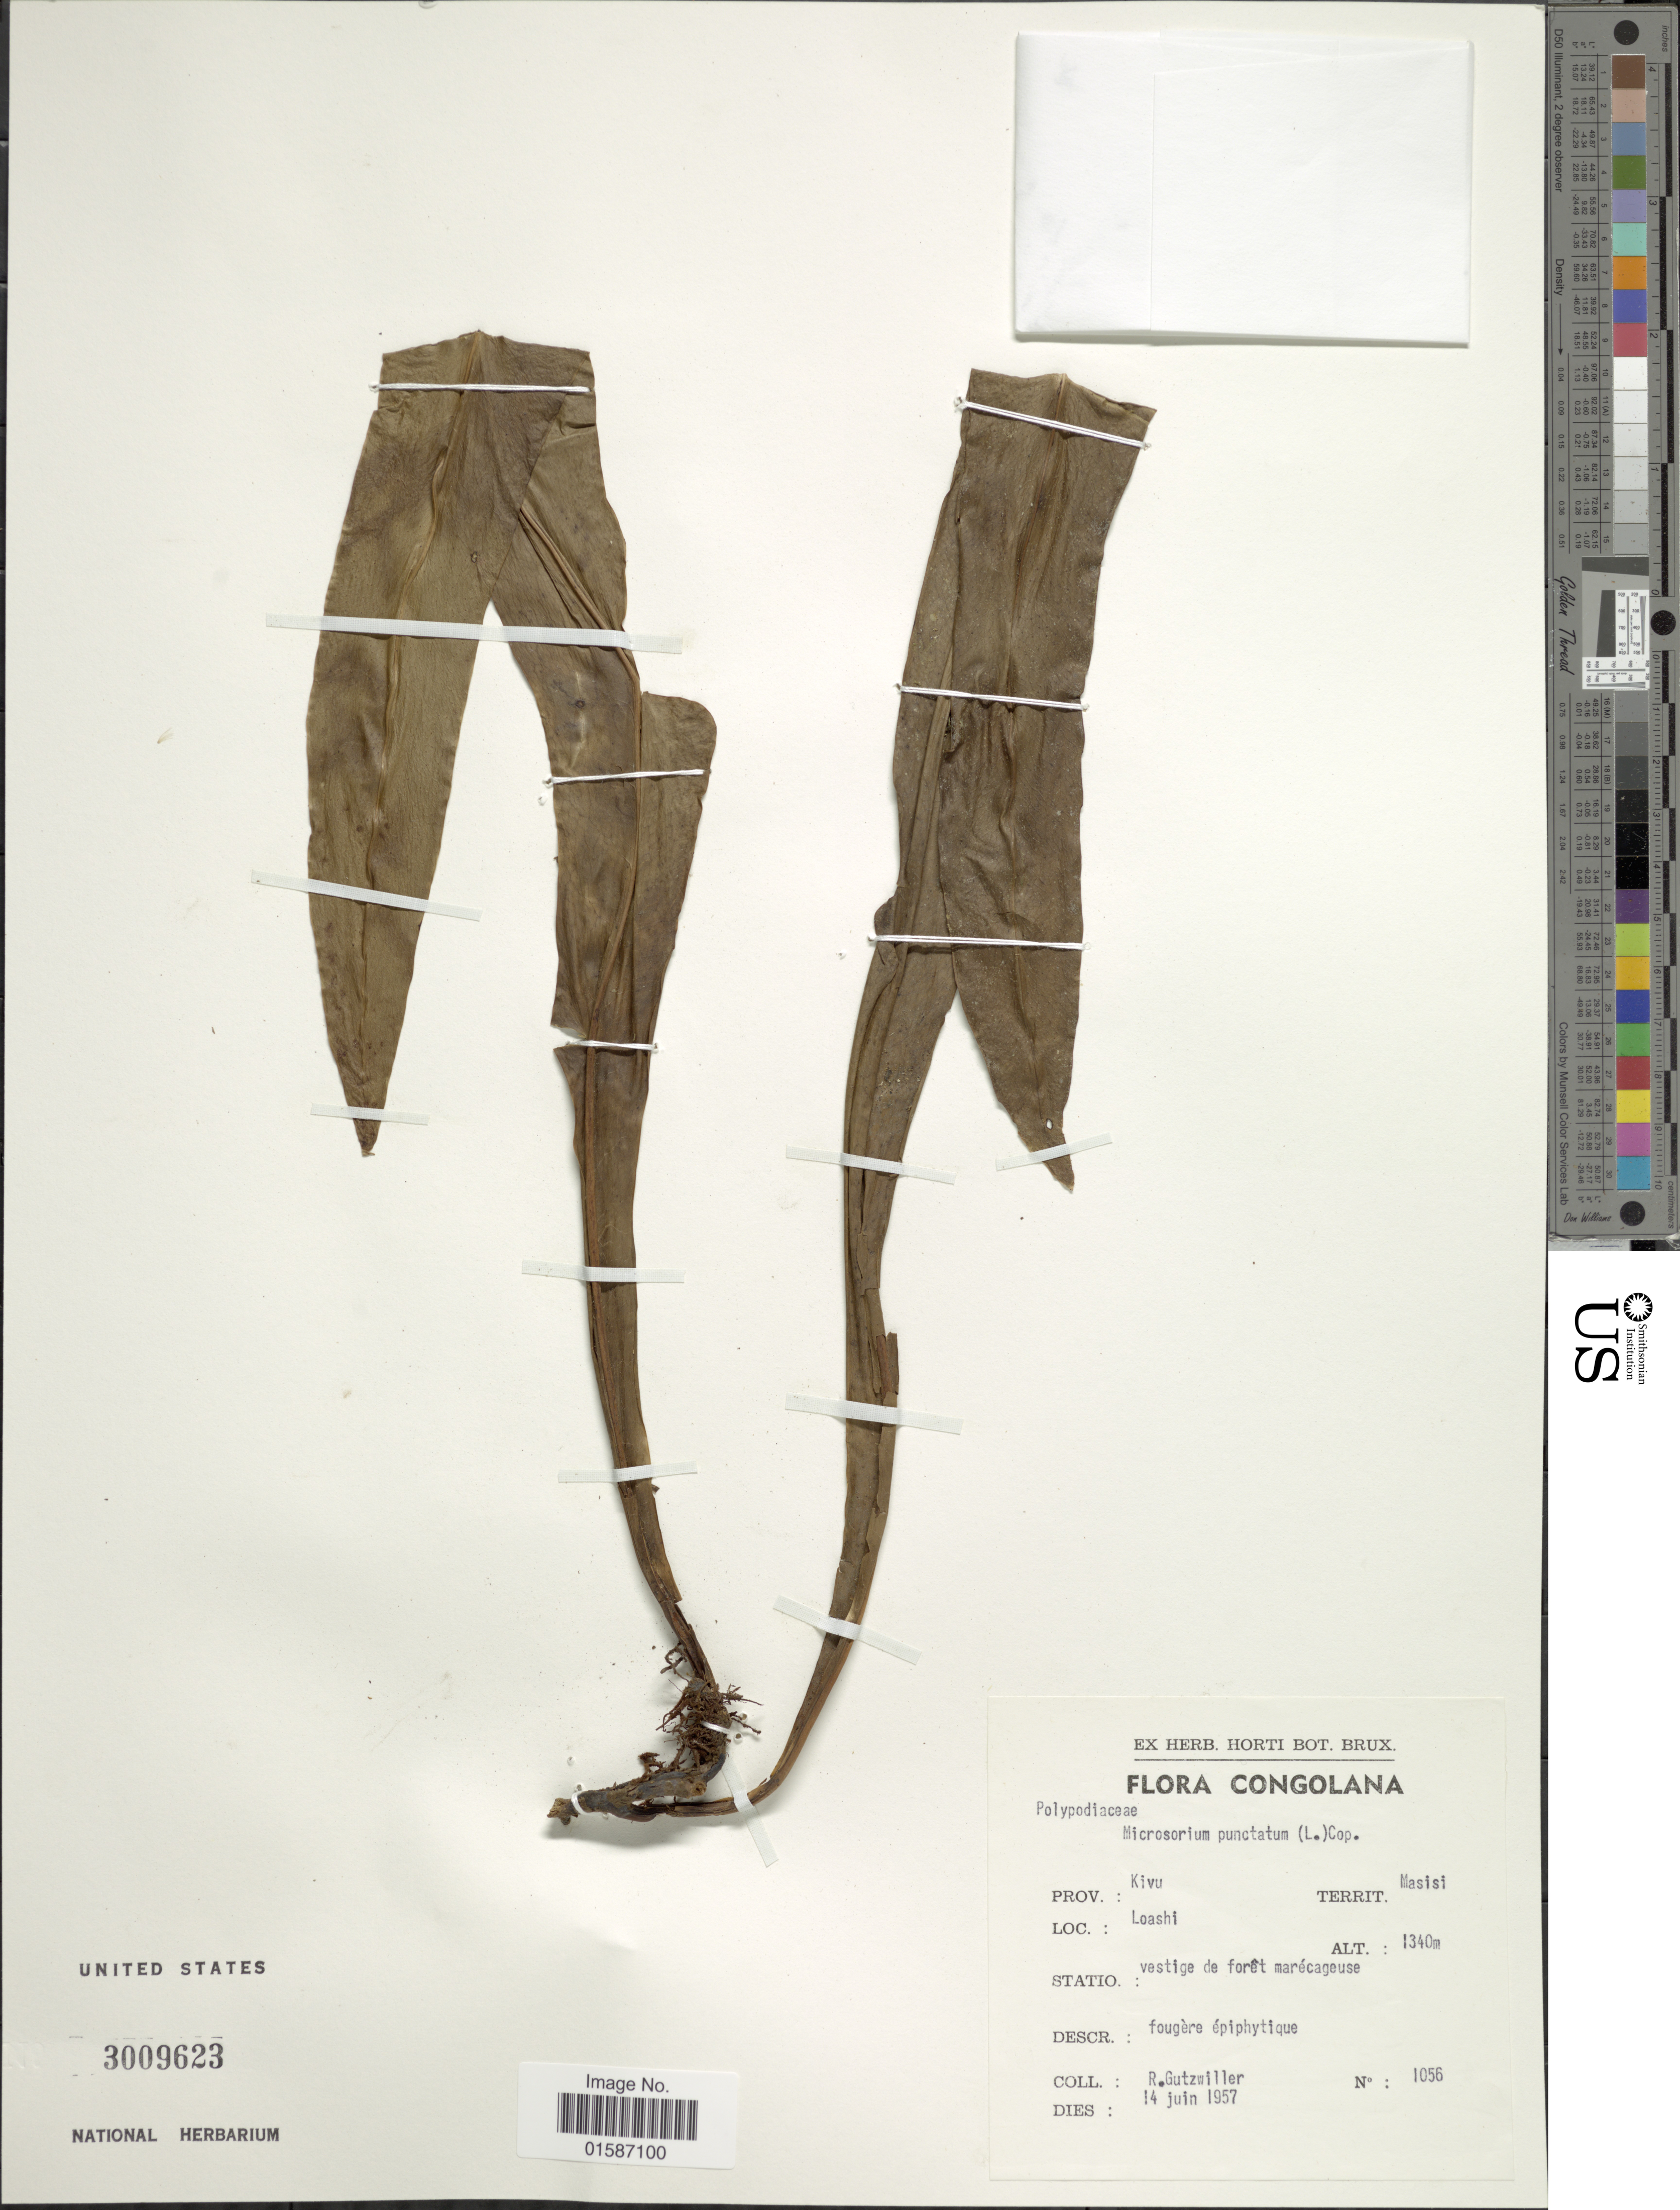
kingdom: Plantae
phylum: Tracheophyta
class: Polypodiopsida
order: Polypodiales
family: Polypodiaceae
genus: Microsorum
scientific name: Microsorum punctatum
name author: (L.) Copel.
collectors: R. Gutzwiller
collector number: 1056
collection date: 1957-06-14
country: Congo, Democratic Republic of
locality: Congolana,Prov. Kivu, Territ. Masisi, Loashi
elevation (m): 1340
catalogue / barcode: US 3009623